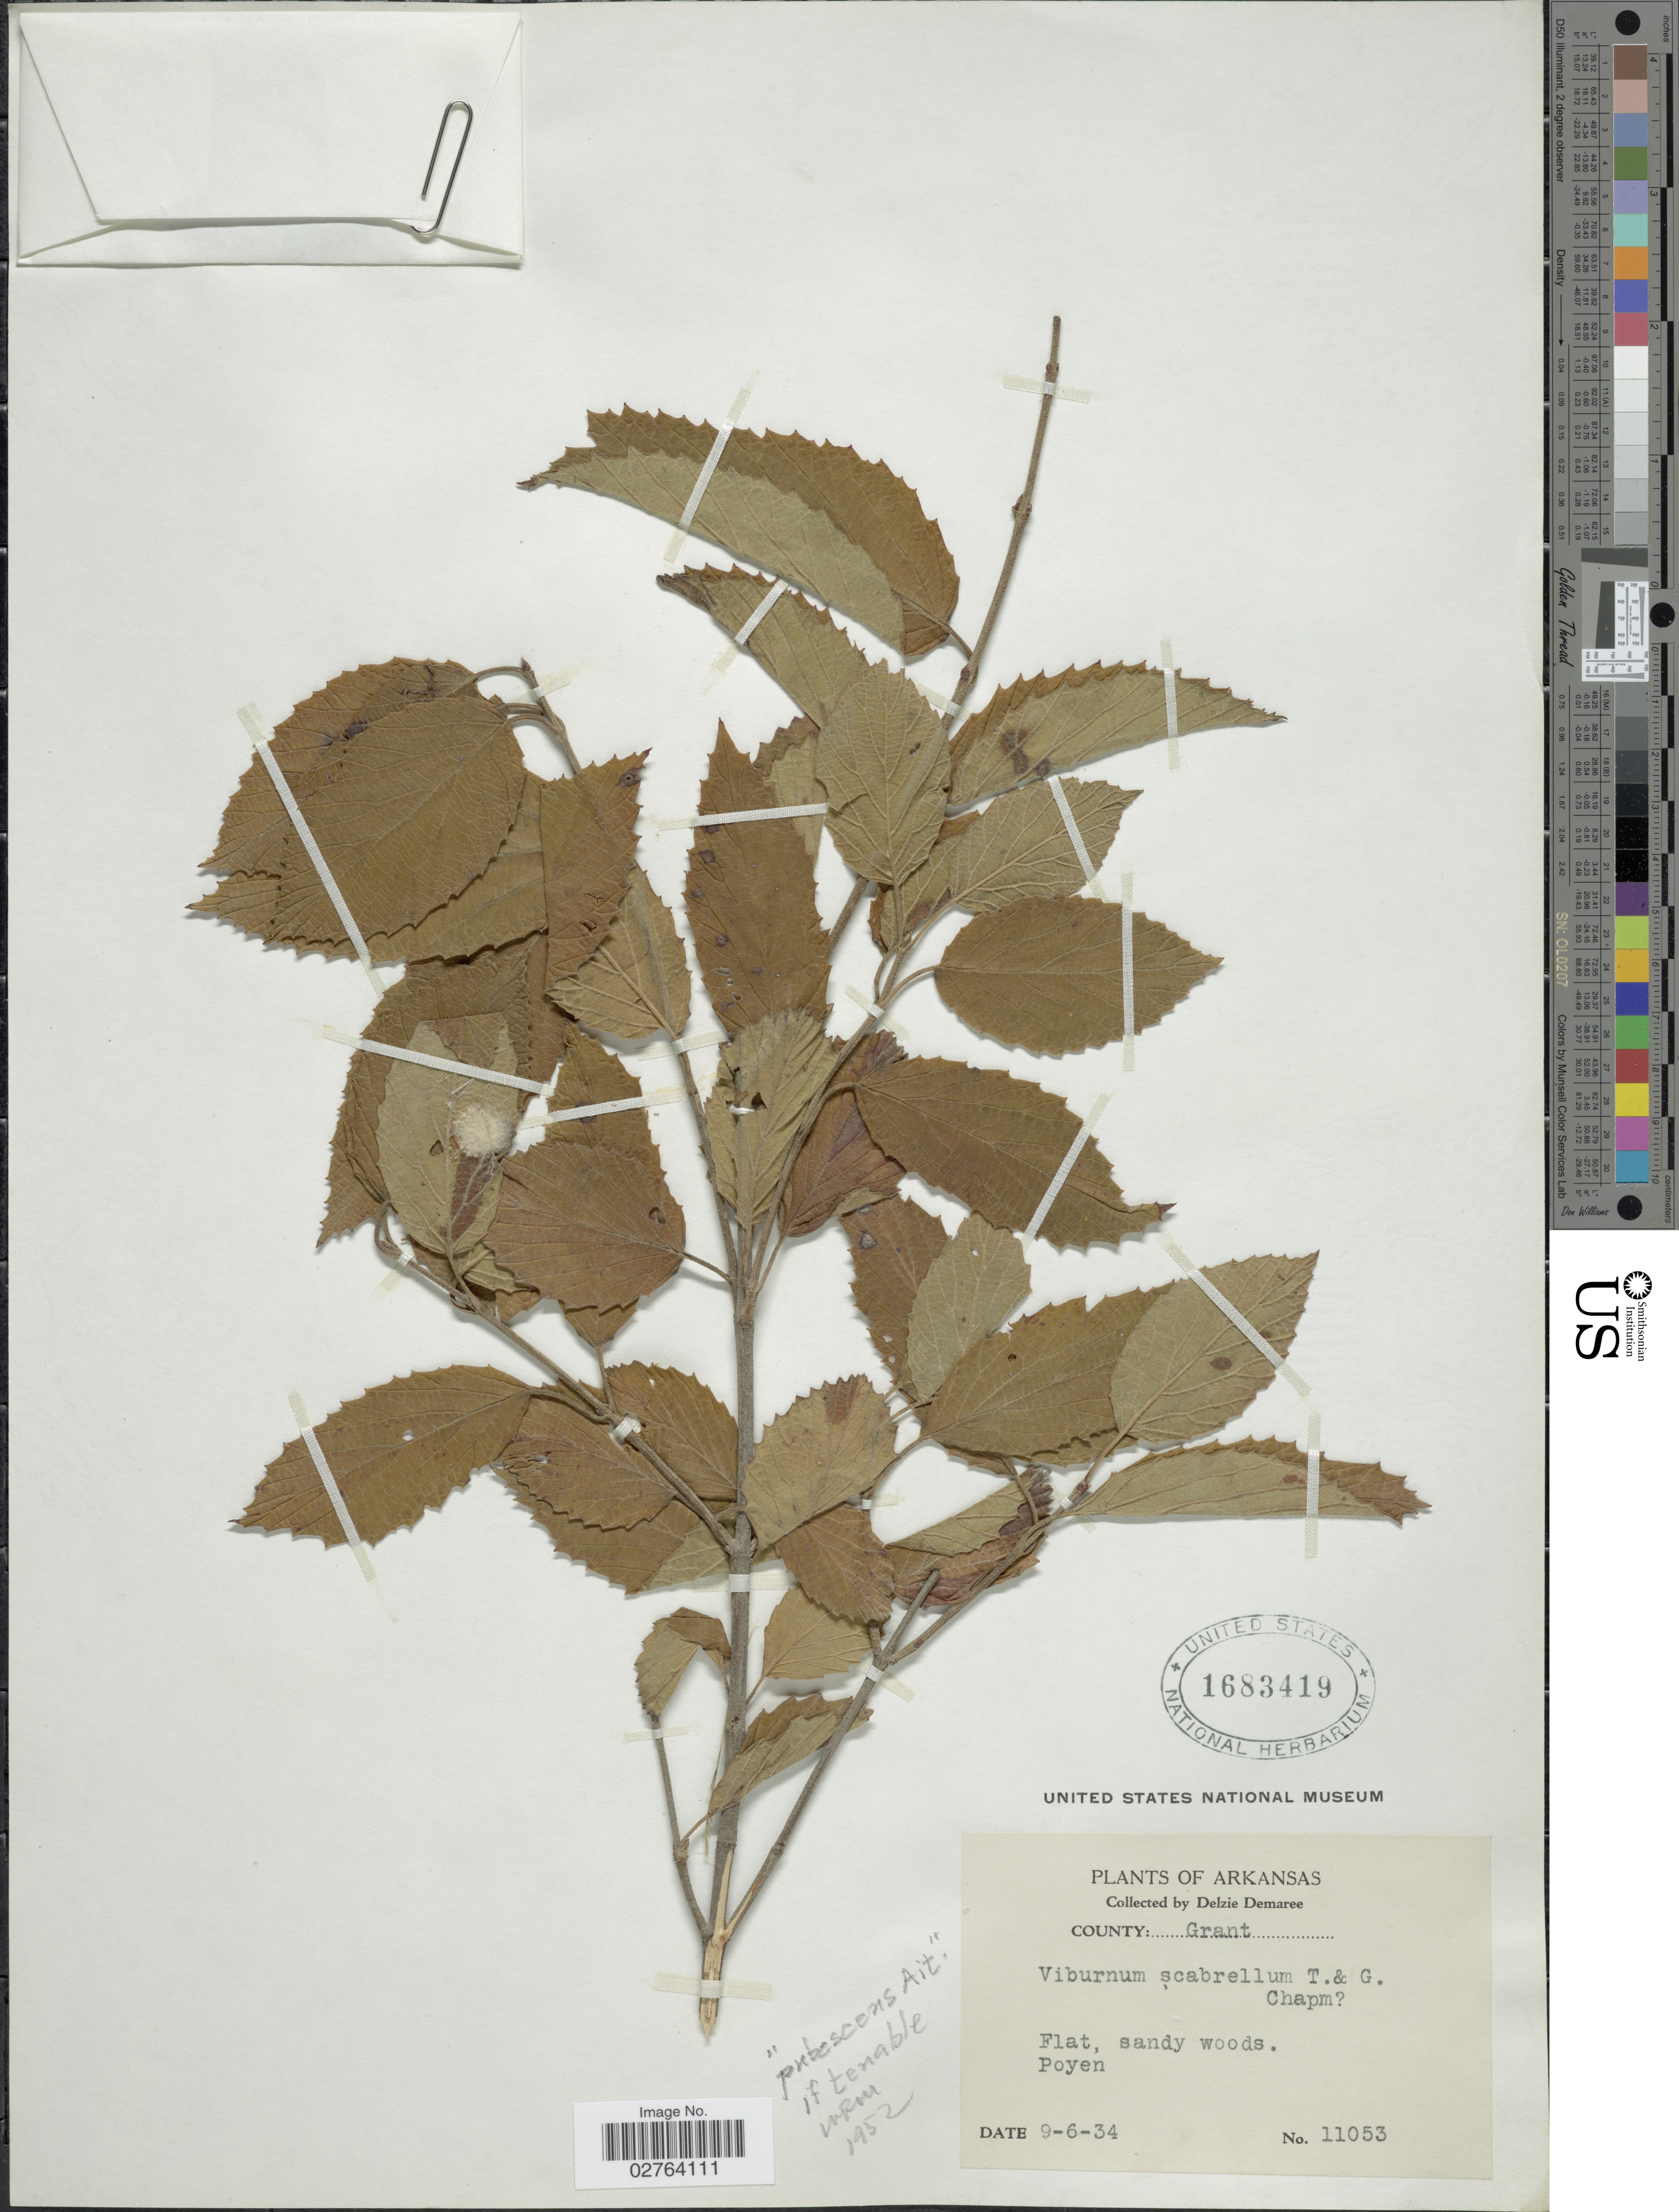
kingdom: Plantae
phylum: Tracheophyta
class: Magnoliopsida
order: Dipsacales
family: Viburnaceae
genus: Viburnum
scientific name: Viburnum pubescens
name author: (Aiton) Pursh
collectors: D. Demaree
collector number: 11053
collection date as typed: Transcribed d/m/y: 6/9/34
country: United States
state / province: Arkansas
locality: County: Grant. Poyen.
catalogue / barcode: US 1683419